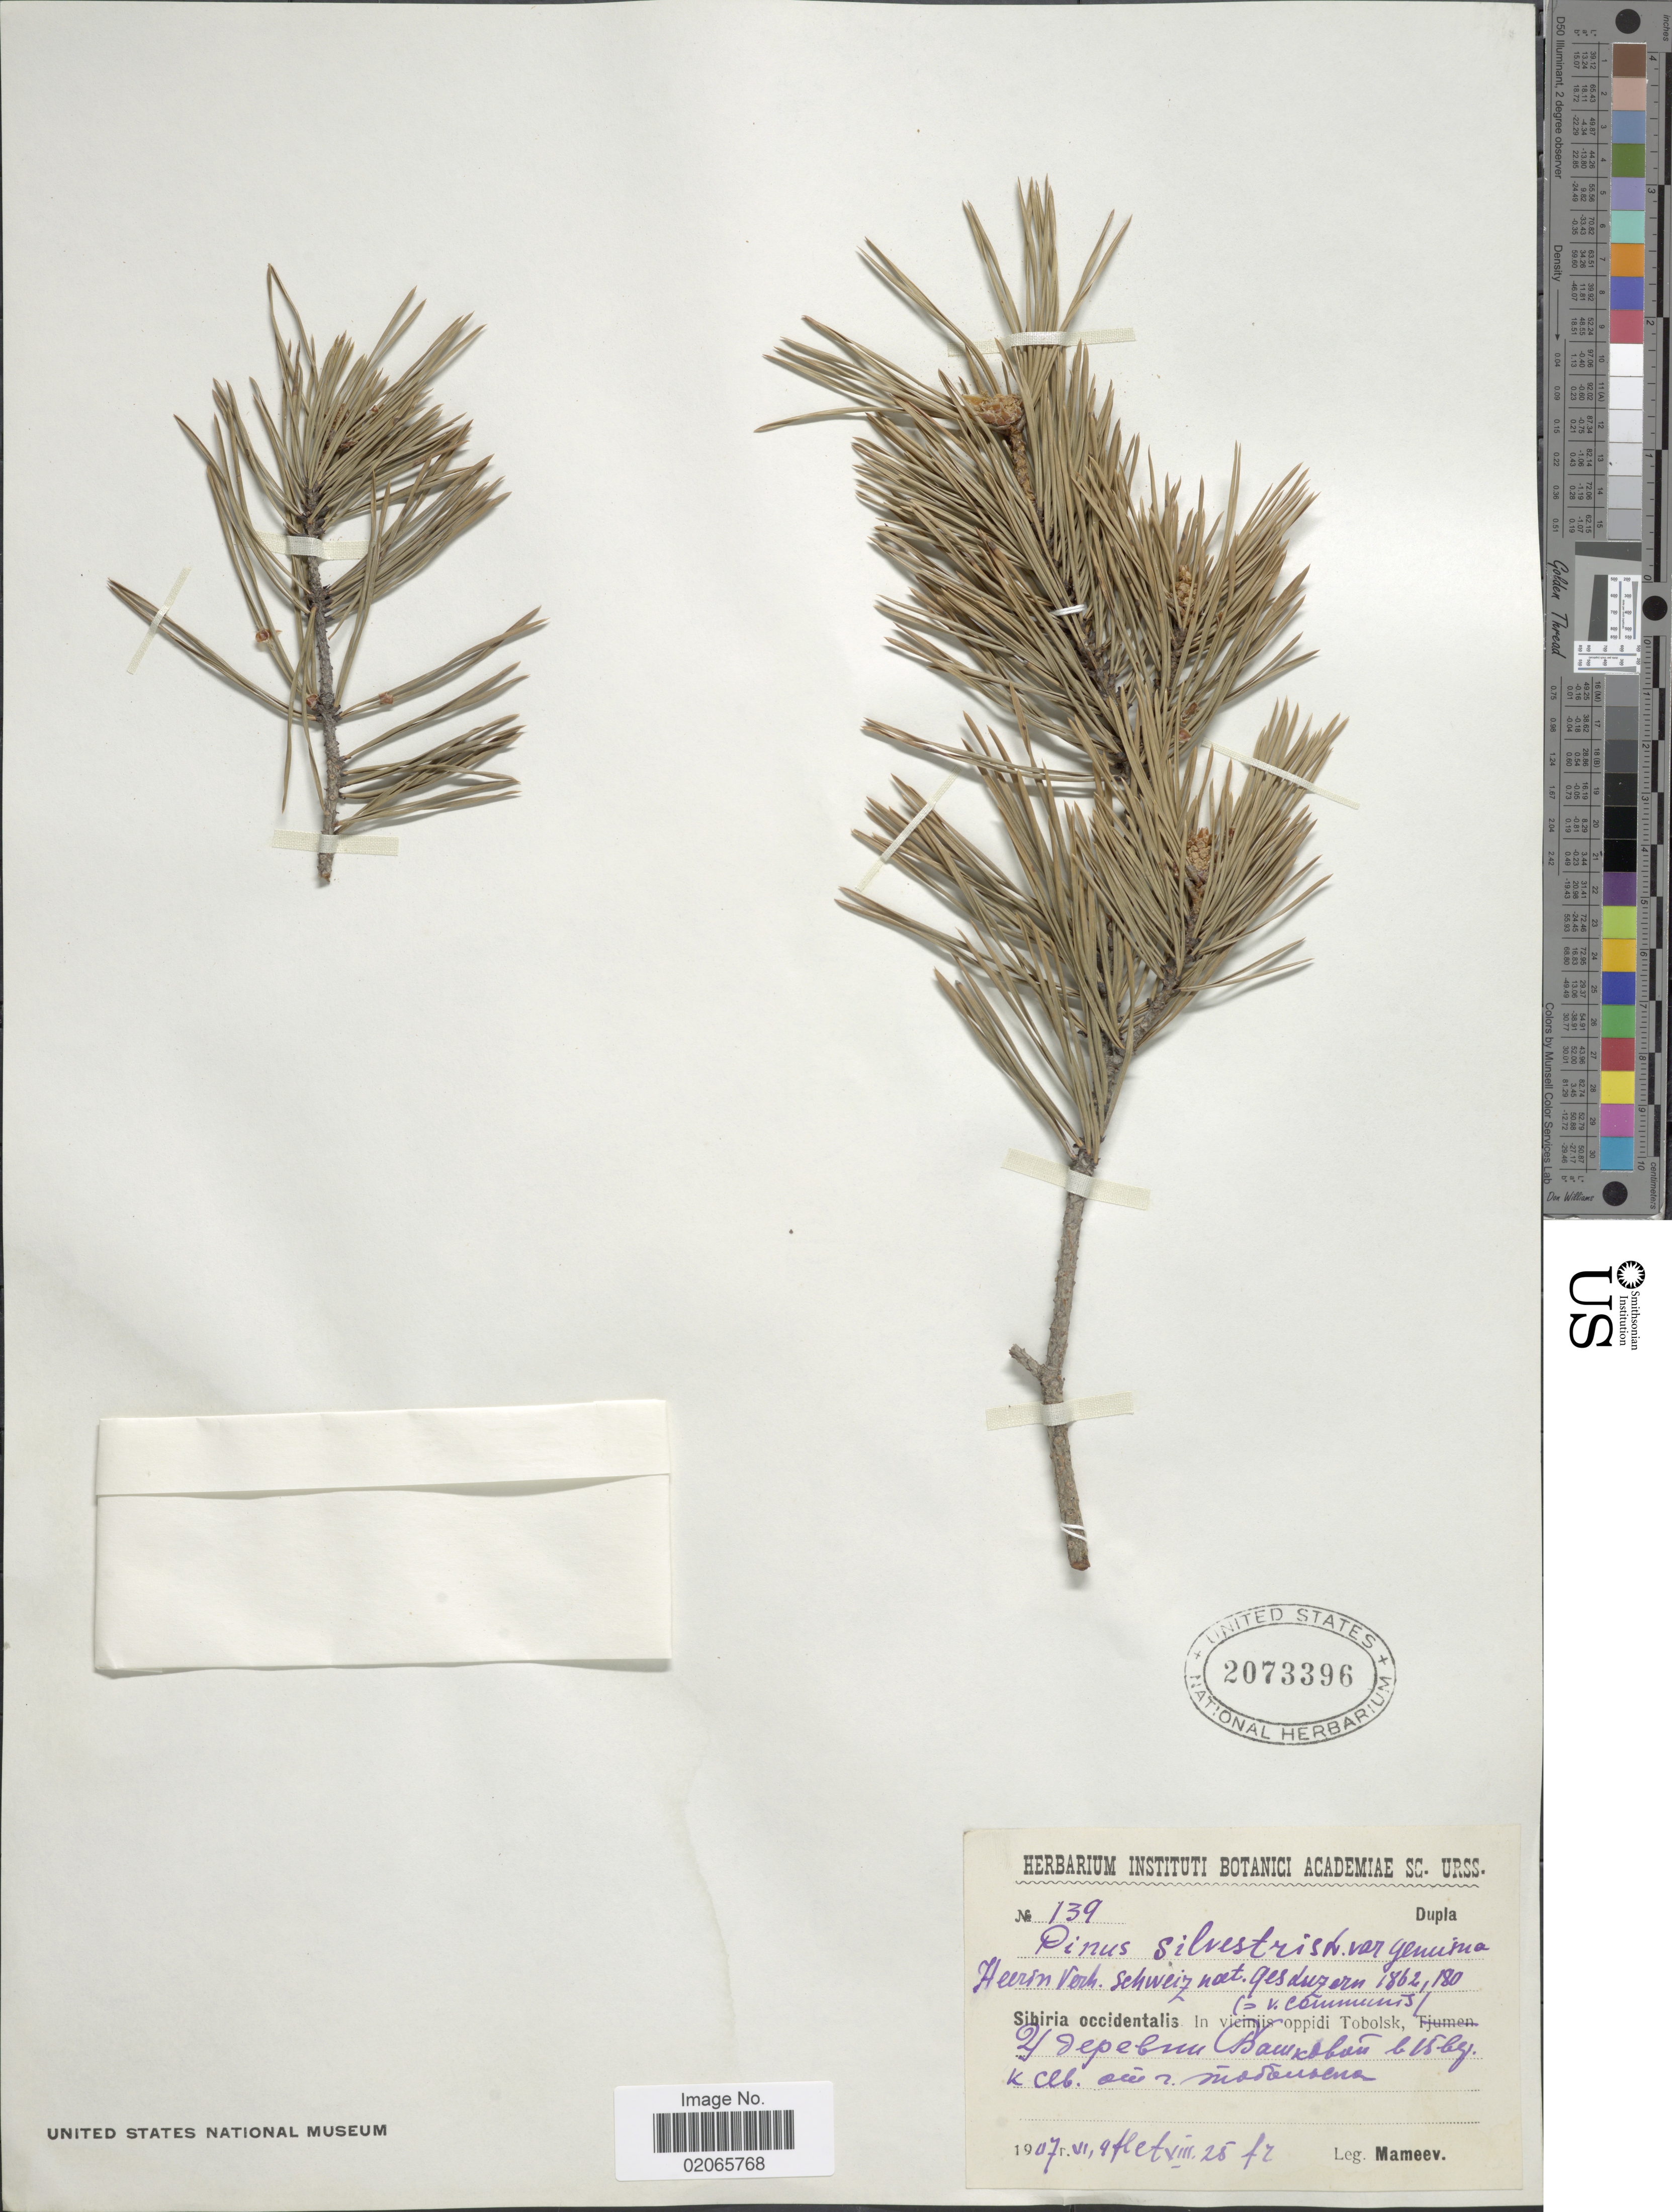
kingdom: Plantae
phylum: Tracheophyta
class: Pinopsida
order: Pinales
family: Pinaceae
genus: Pinus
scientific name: Pinus sylvestris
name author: L.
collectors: Mameev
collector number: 139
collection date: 1907-06-09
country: Russian Federation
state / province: Tyumen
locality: Sibiria occidentalis: In viciniis oppidi Tobolsk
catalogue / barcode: US 2073396